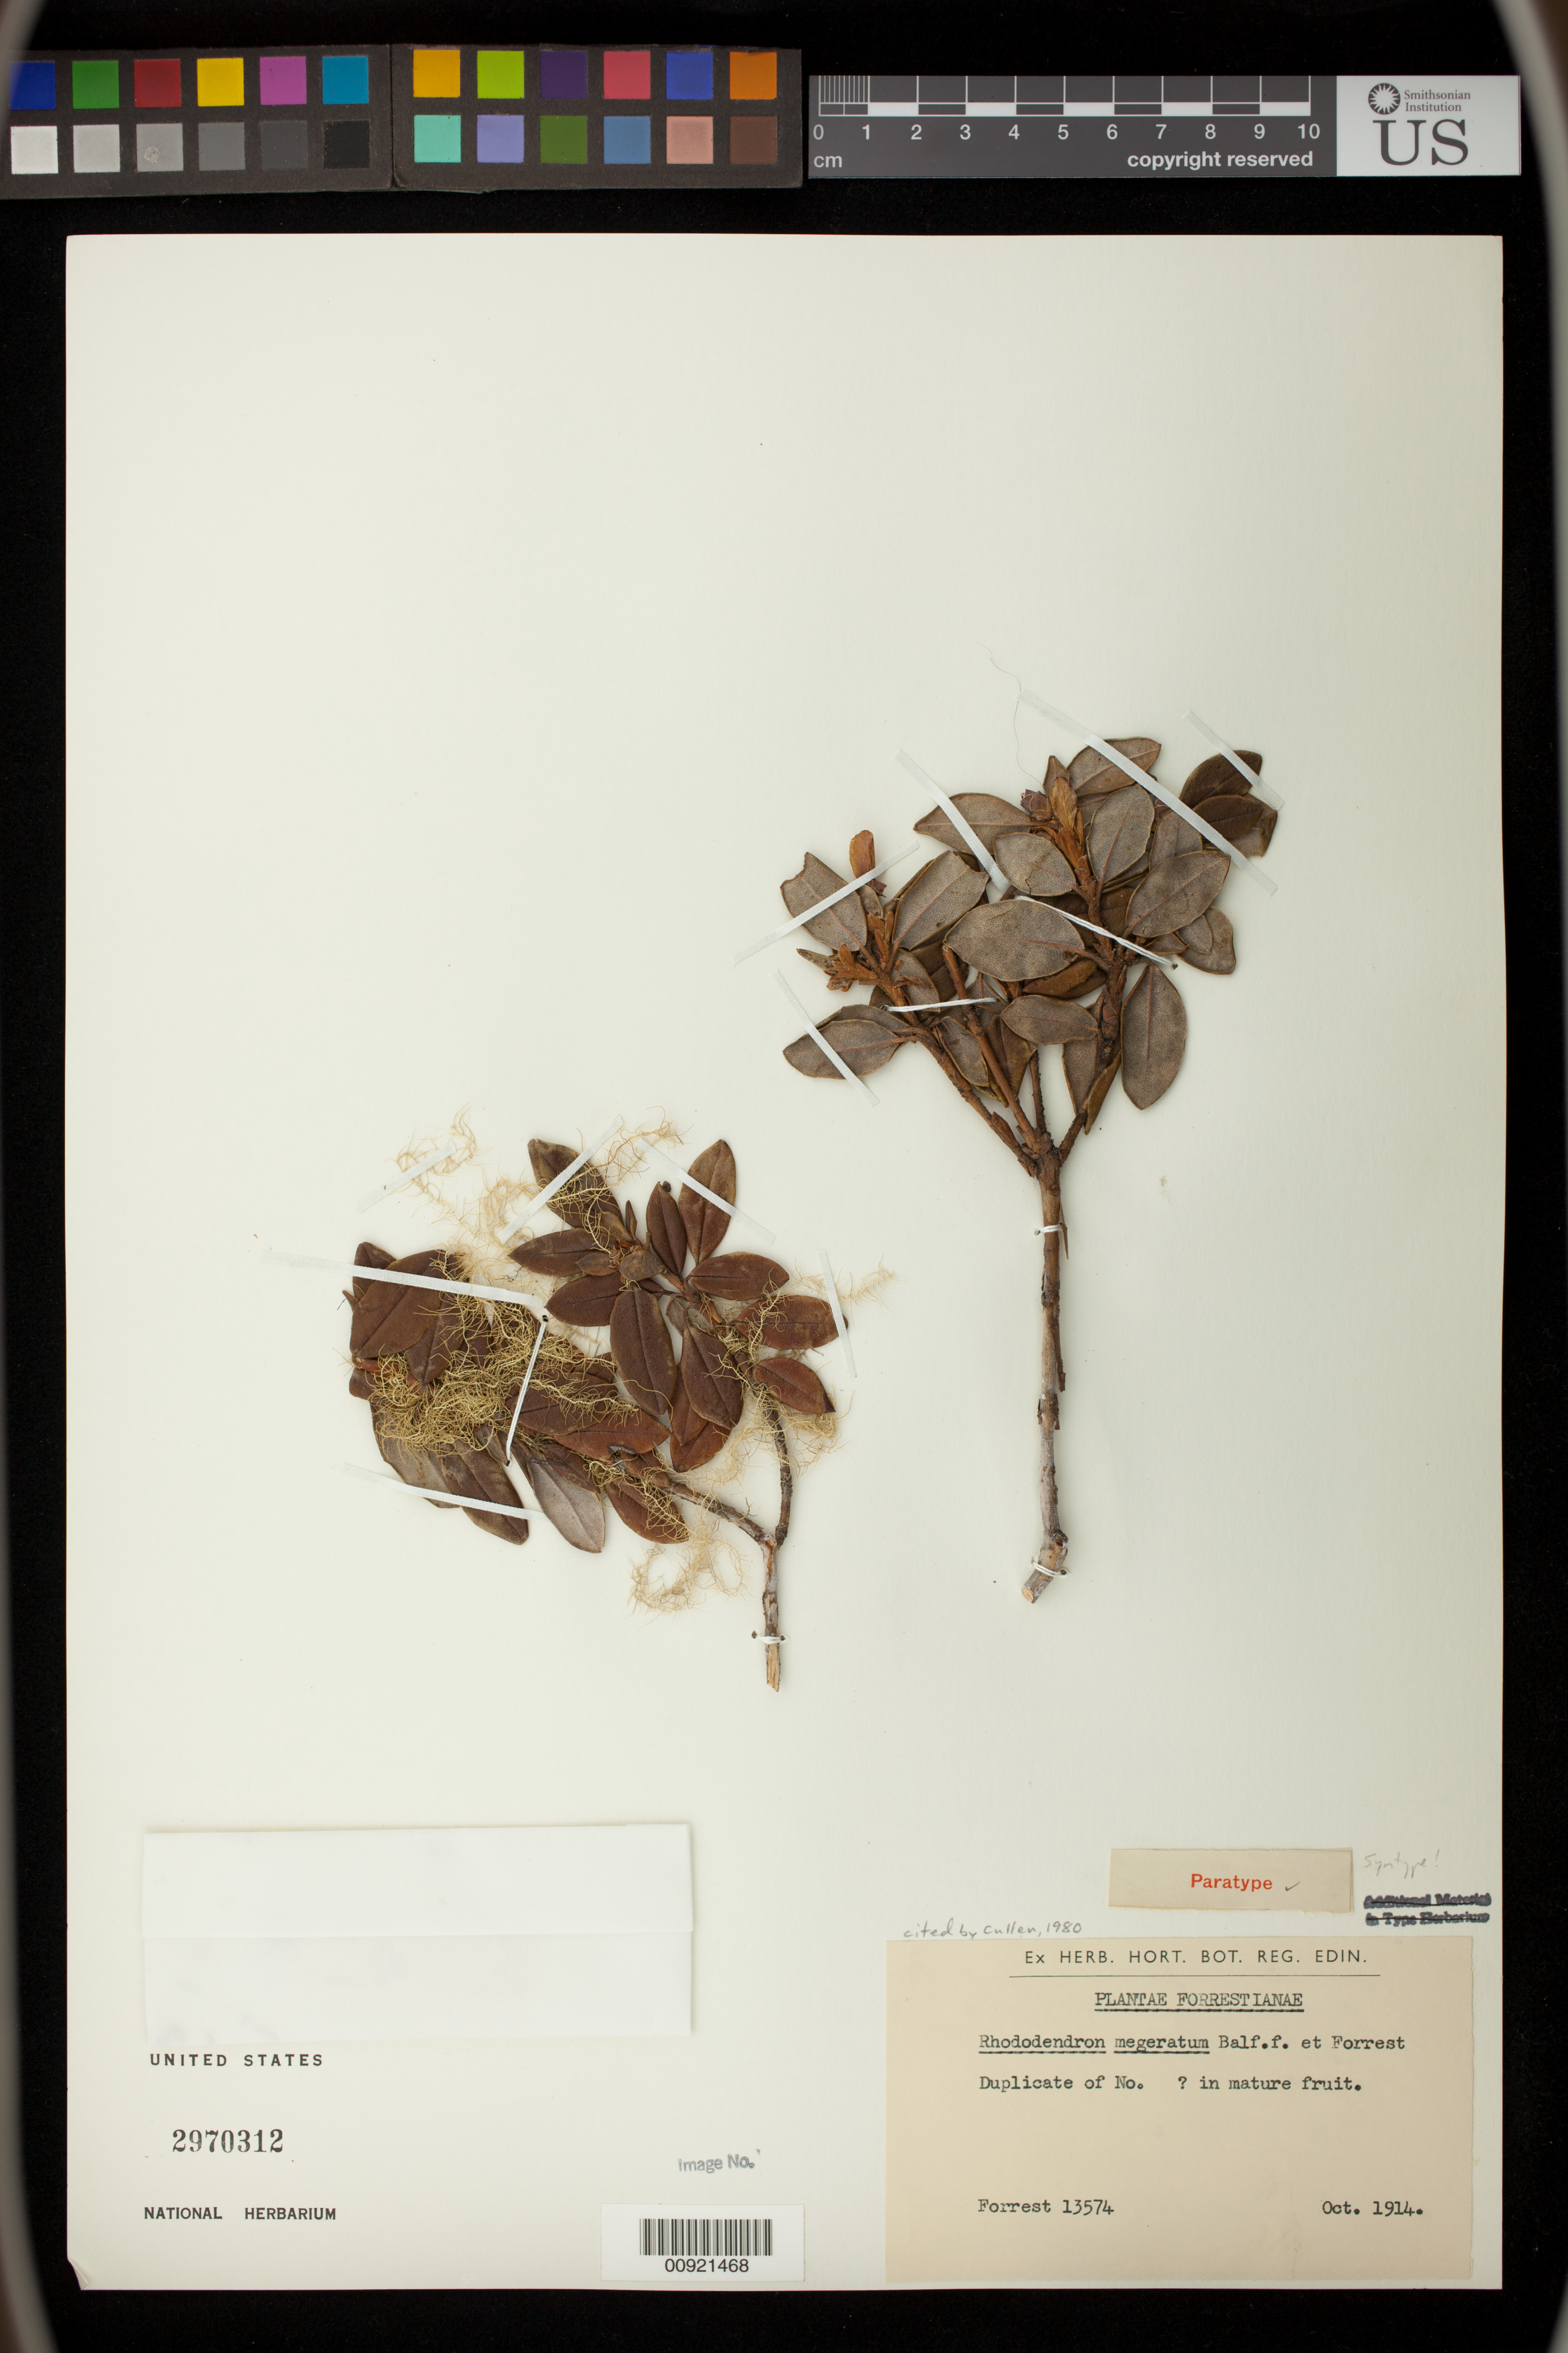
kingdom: Plantae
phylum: Tracheophyta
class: Magnoliopsida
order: Ericales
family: Ericaceae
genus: Rhododendron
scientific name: Rhododendron megeratum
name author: Balf. f. & Forrest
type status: Syntype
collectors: G. Forrest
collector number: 13574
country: China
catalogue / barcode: US 2970312